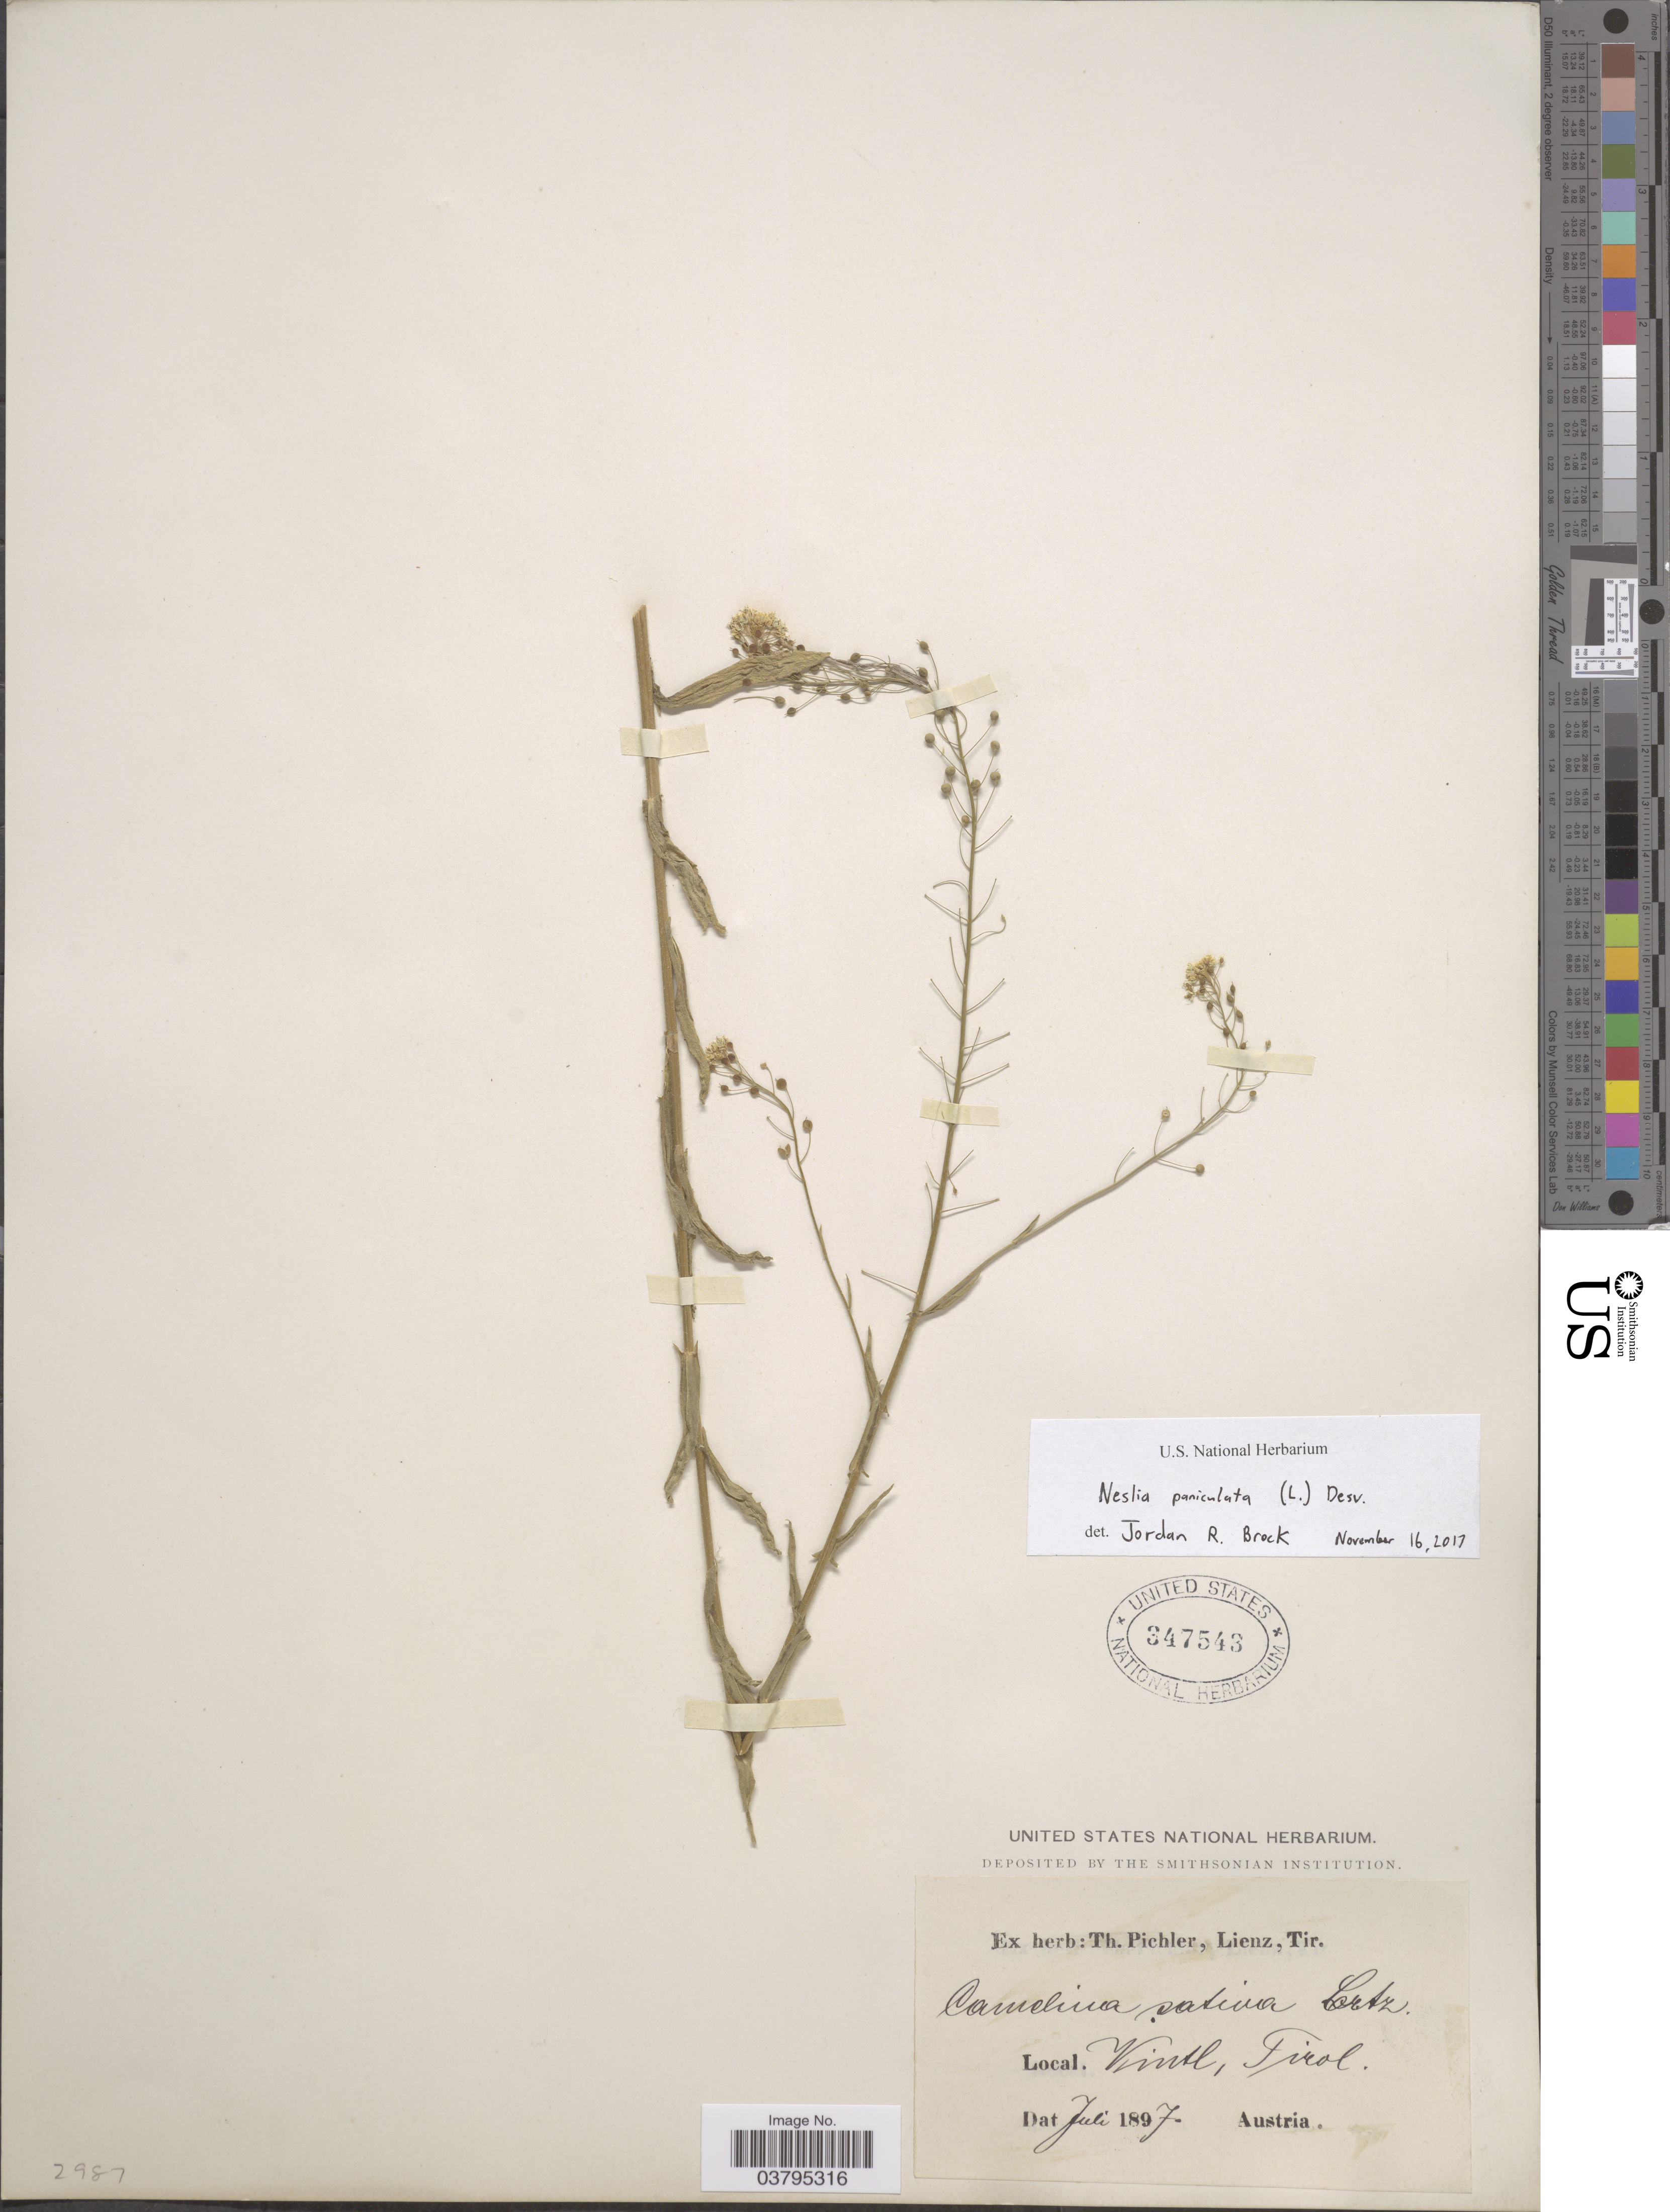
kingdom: Plantae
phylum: Tracheophyta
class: Magnoliopsida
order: Brassicales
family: Brassicaceae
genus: Neslia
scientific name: Neslia paniculata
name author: (L.) Desv.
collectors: ex herb. T. Pichler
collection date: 1897-07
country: Austria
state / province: Tirol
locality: Wintl.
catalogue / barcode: US 347543